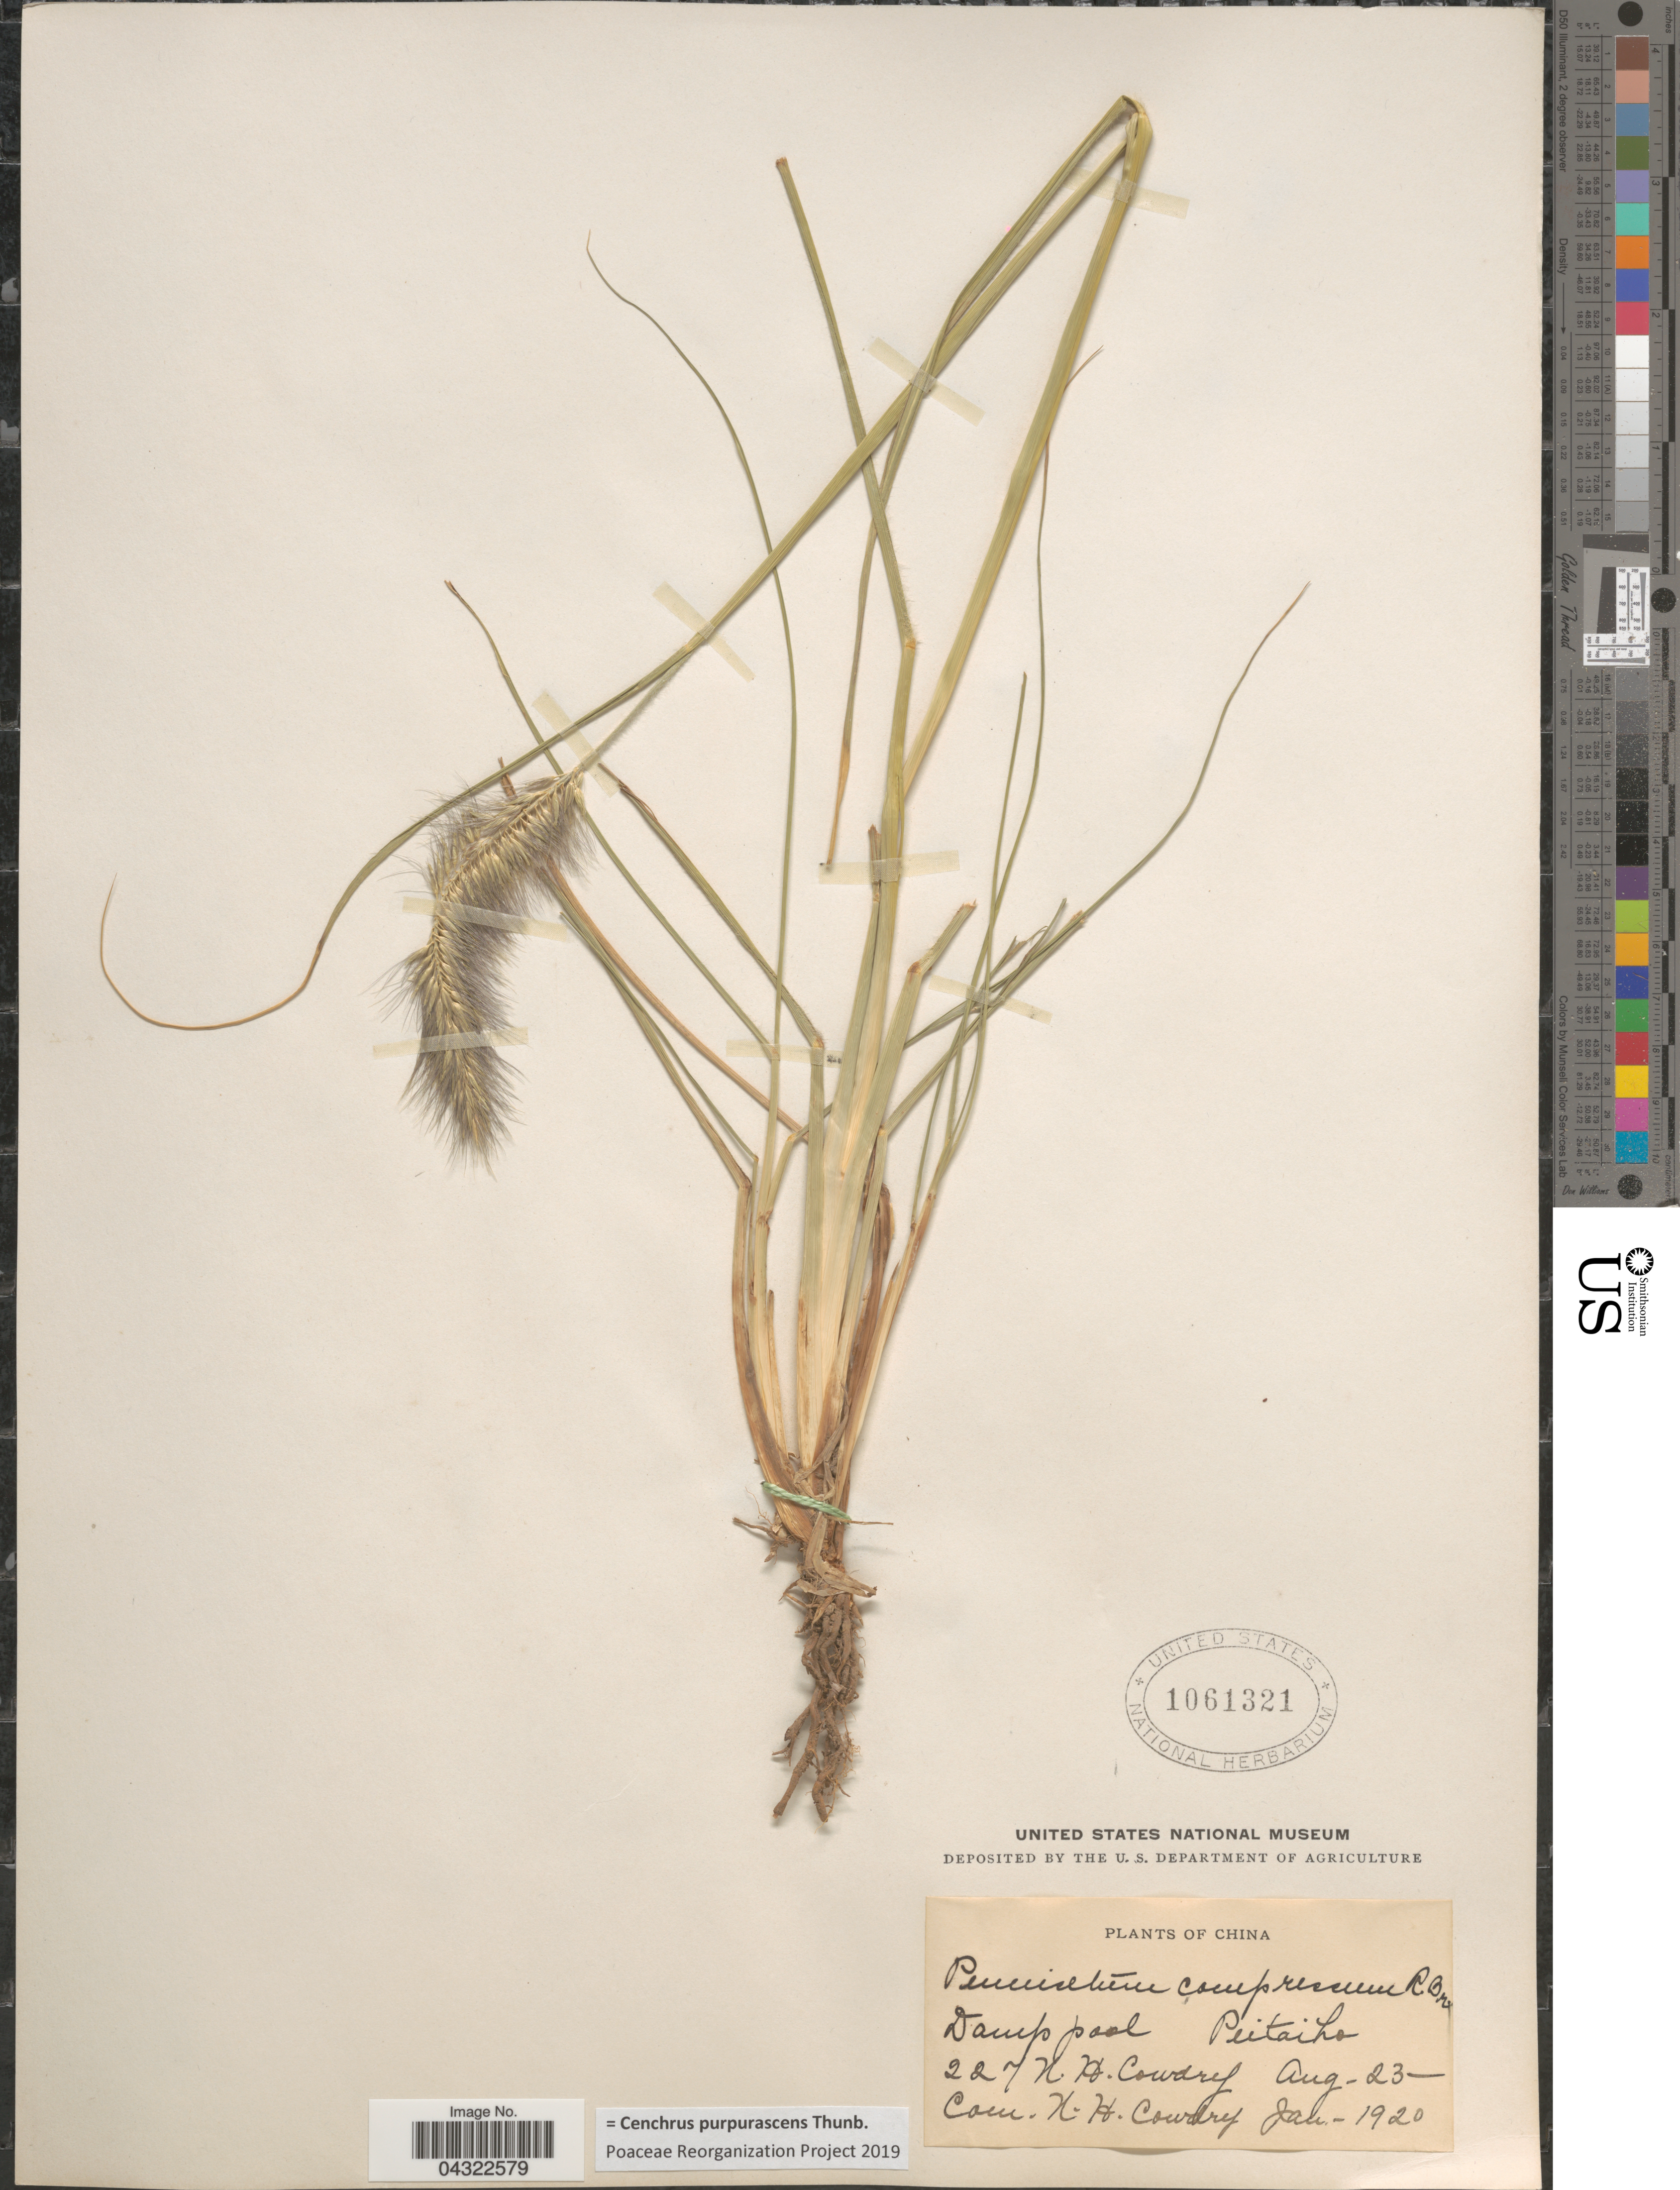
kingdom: Plantae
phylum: Tracheophyta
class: Liliopsida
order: Poales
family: Poaceae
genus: Cenchrus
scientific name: Cenchrus purpurascens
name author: Thunb.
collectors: N. H. Cowdry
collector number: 227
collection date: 1920-08-23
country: China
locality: Peitaiho.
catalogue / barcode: US 1061321